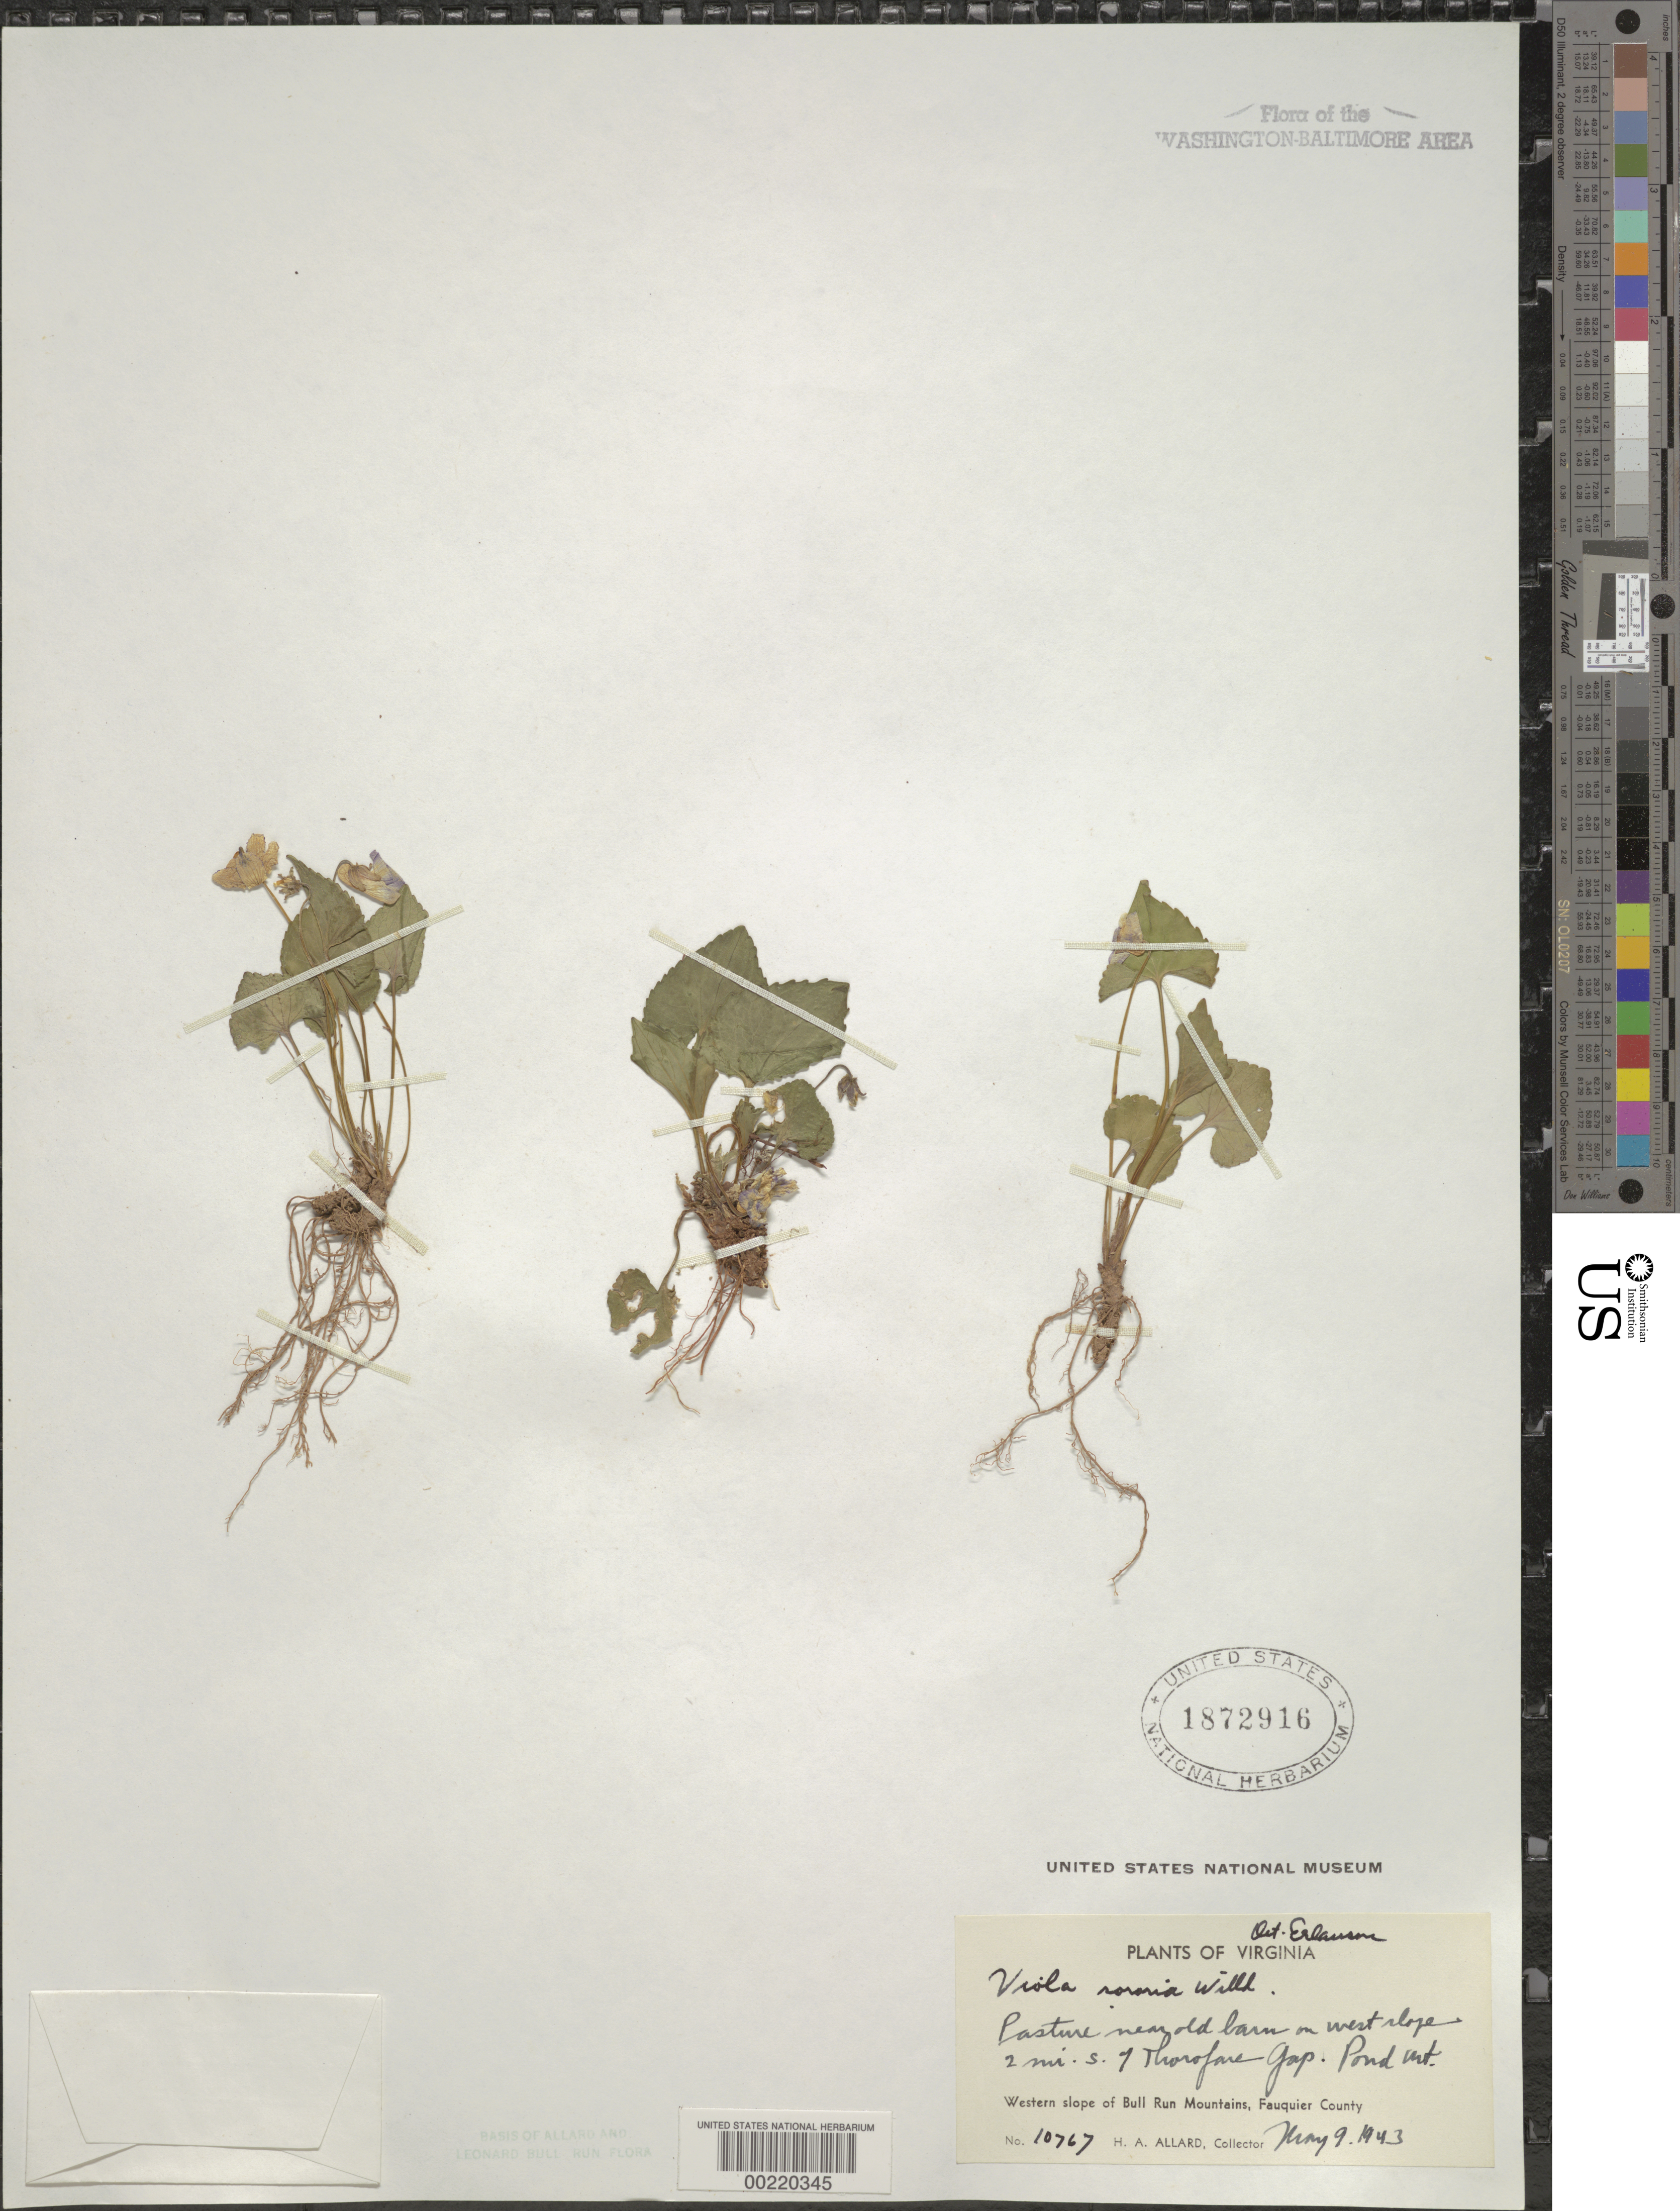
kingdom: Plantae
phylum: Tracheophyta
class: Magnoliopsida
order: Malpighiales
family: Violaceae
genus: Viola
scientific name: Viola sororia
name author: Willd.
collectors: H. A. Allard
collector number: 10767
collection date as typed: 09 May 1943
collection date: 1943-05-09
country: United States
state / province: Virginia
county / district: Fauquier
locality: South of Thorofare Gap, Pond Mt.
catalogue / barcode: US 1872916